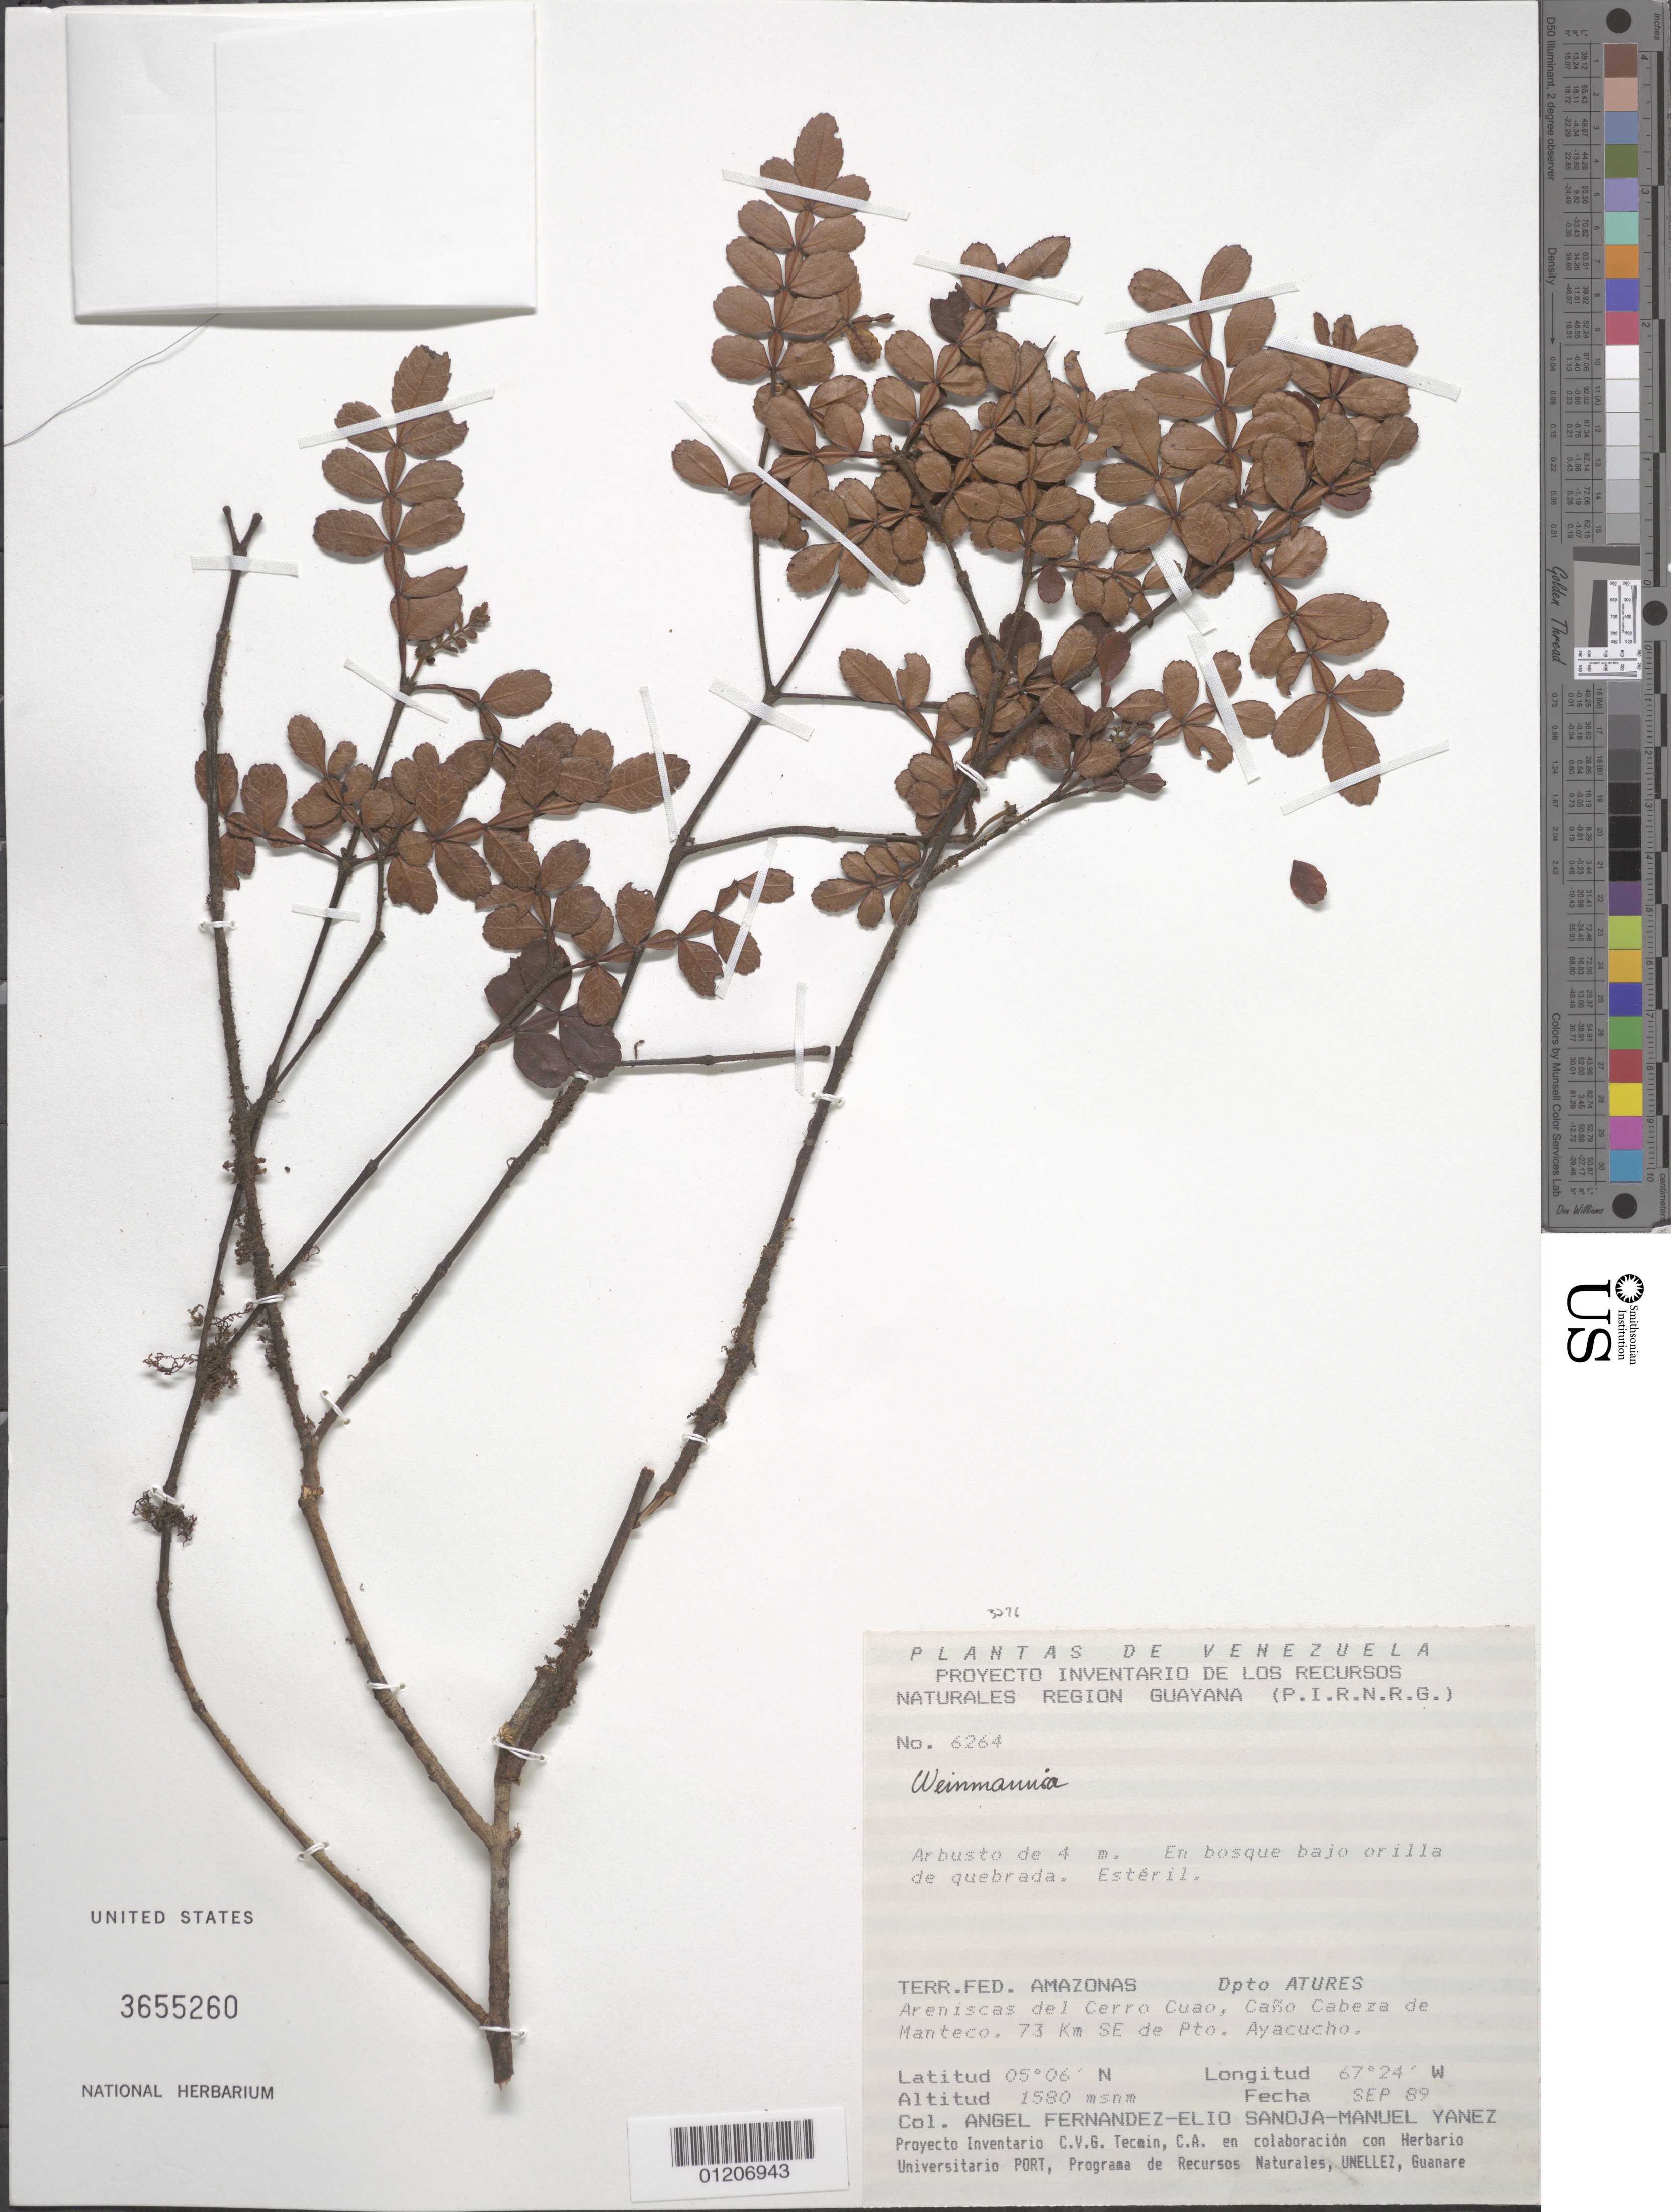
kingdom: Plantae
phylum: Tracheophyta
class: Magnoliopsida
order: Oxalidales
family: Cunoniaceae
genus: Weinmannia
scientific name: Weinmannia sp.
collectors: A. Fernandez, E. Sanoja & M. Yanez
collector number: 6264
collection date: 1989-09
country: Venezuela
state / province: Amazonas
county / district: Atures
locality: Cerro Cuao, Cano Cabeza de Manteco. 73 km SE de Pto. Ayacucho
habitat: Areniscas. En bosque bajo orilla de quebrada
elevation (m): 1580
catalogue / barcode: US 3655260